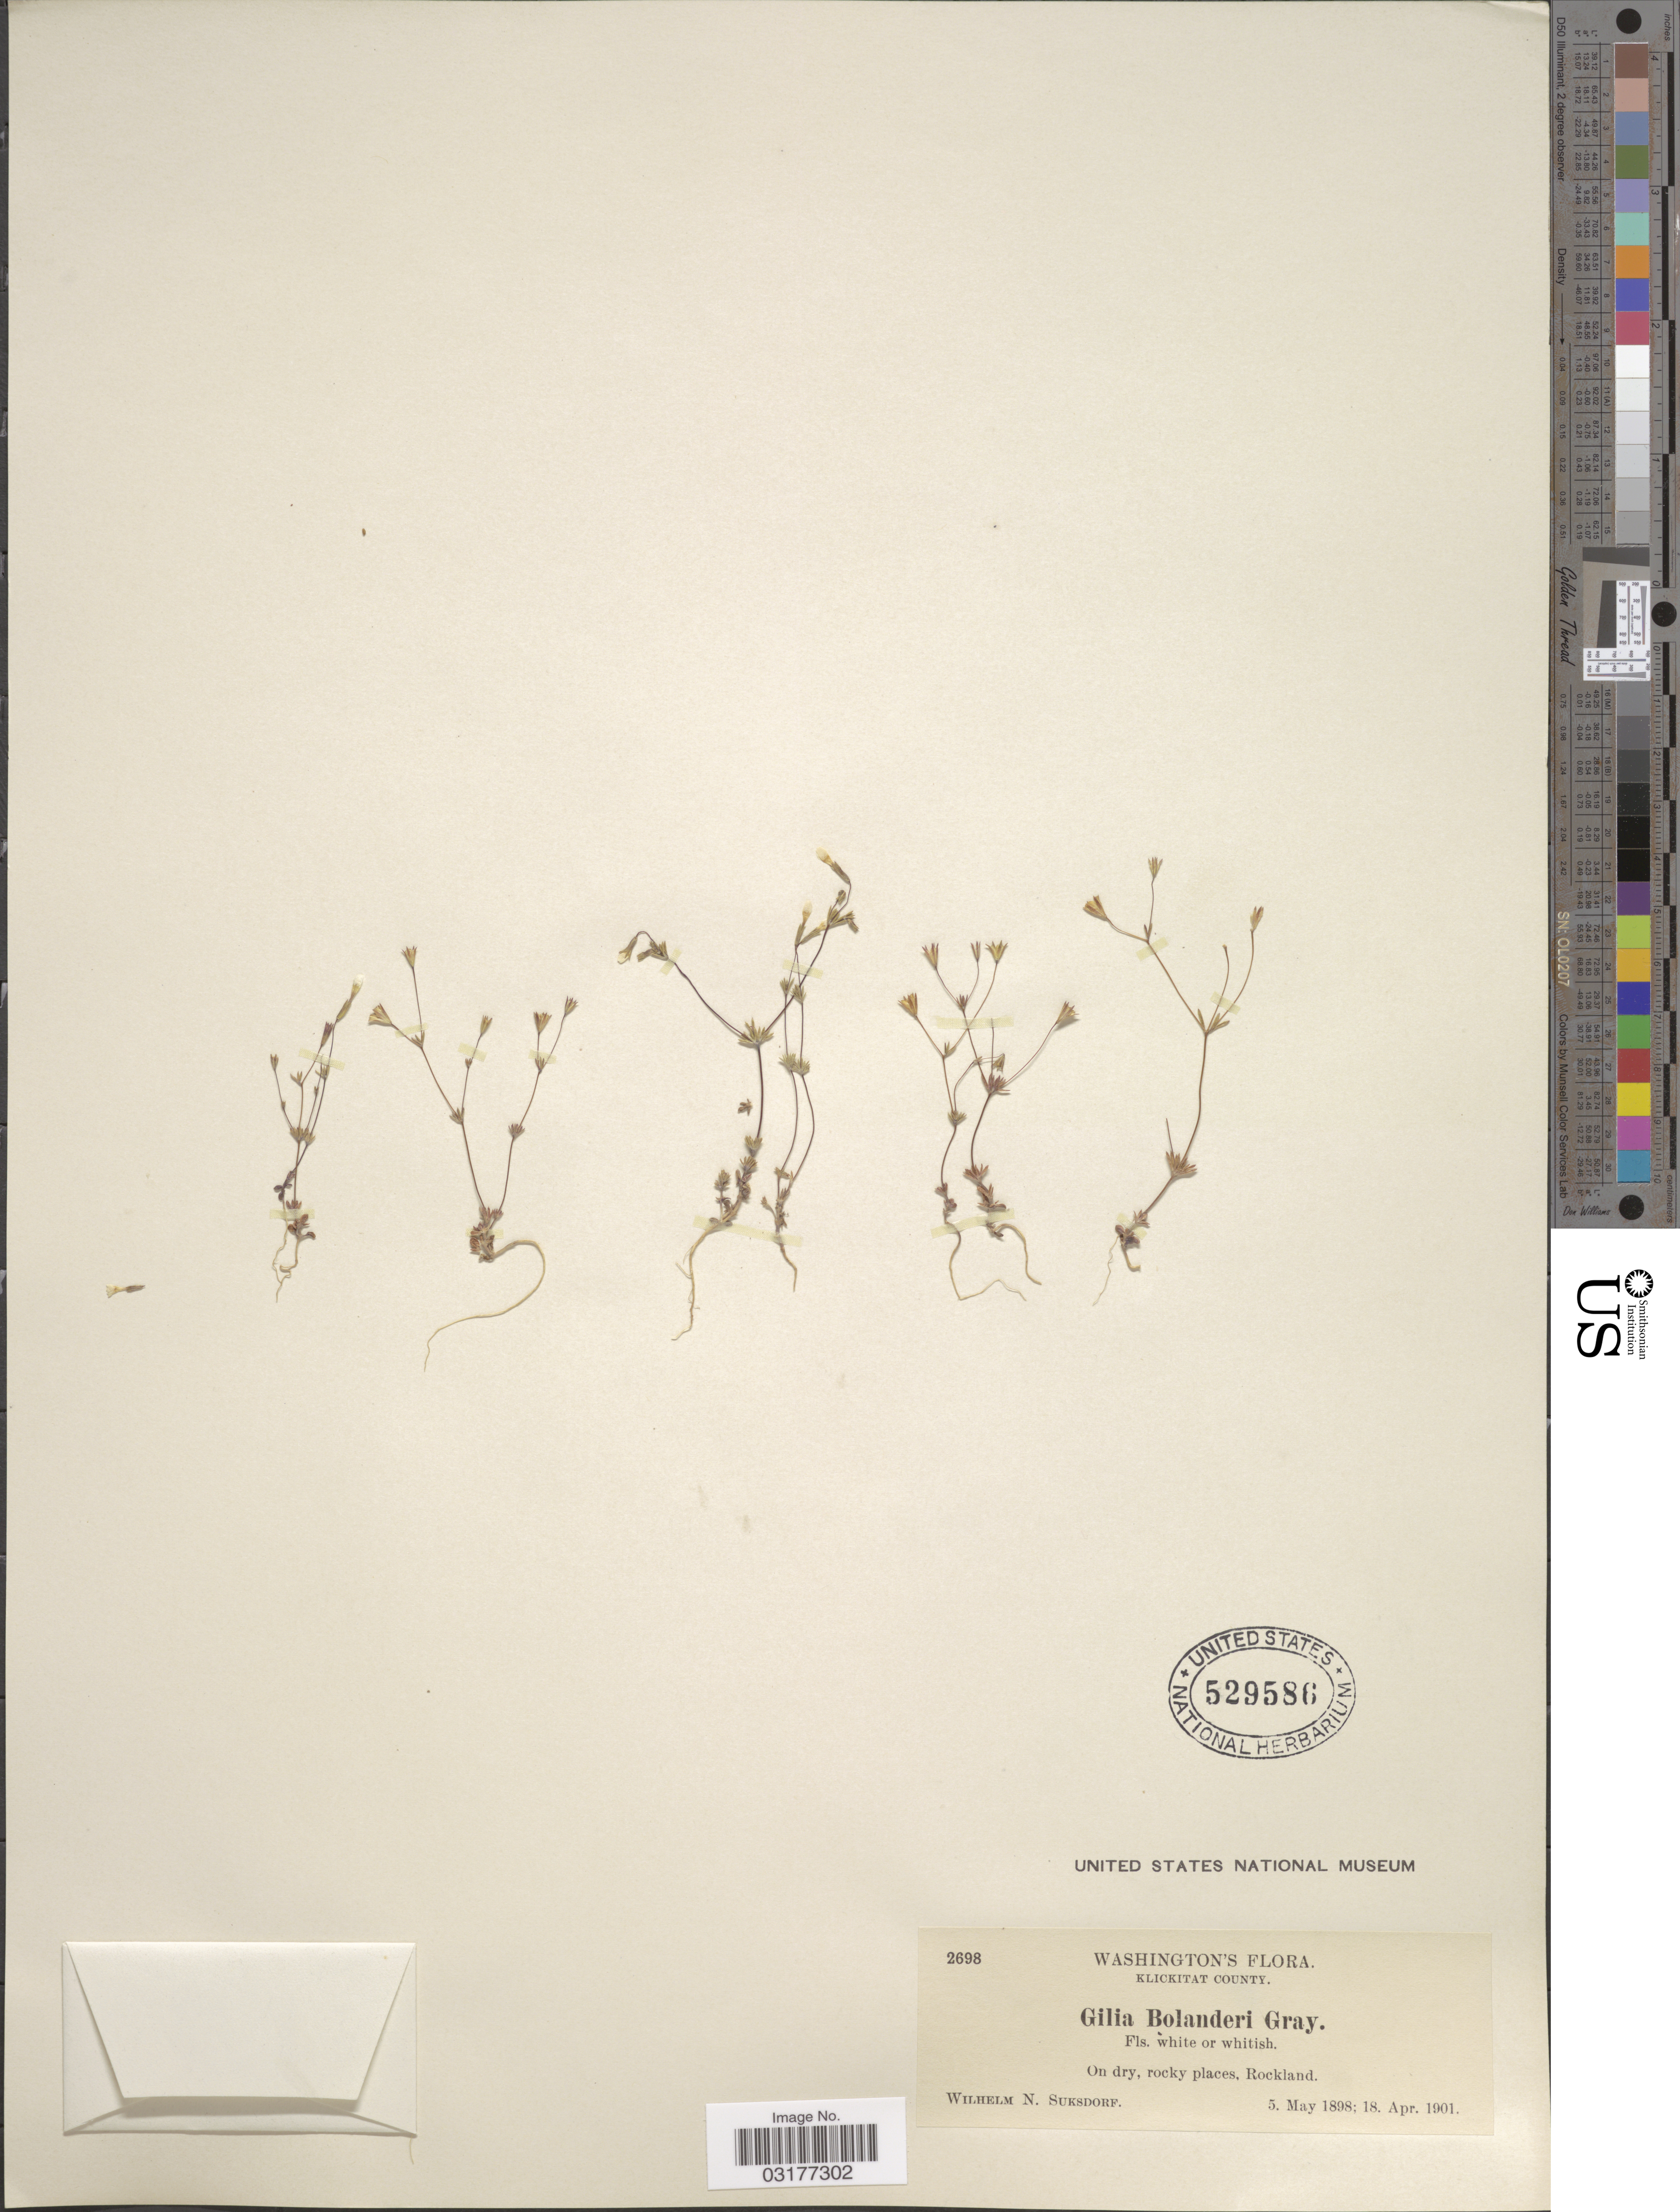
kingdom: Plantae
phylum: Tracheophyta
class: Magnoliopsida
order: Ericales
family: Polemoniaceae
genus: Leptosiphon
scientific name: Leptosiphon bolanderi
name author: (A. Gray) J.M. Porter & L.A. Johnson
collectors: W. N. Suksdorf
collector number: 2698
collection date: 1898-05-05/1901-04-18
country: United States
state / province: Washington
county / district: Klickitat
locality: Klickitat County. Rockland.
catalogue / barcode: US 529586